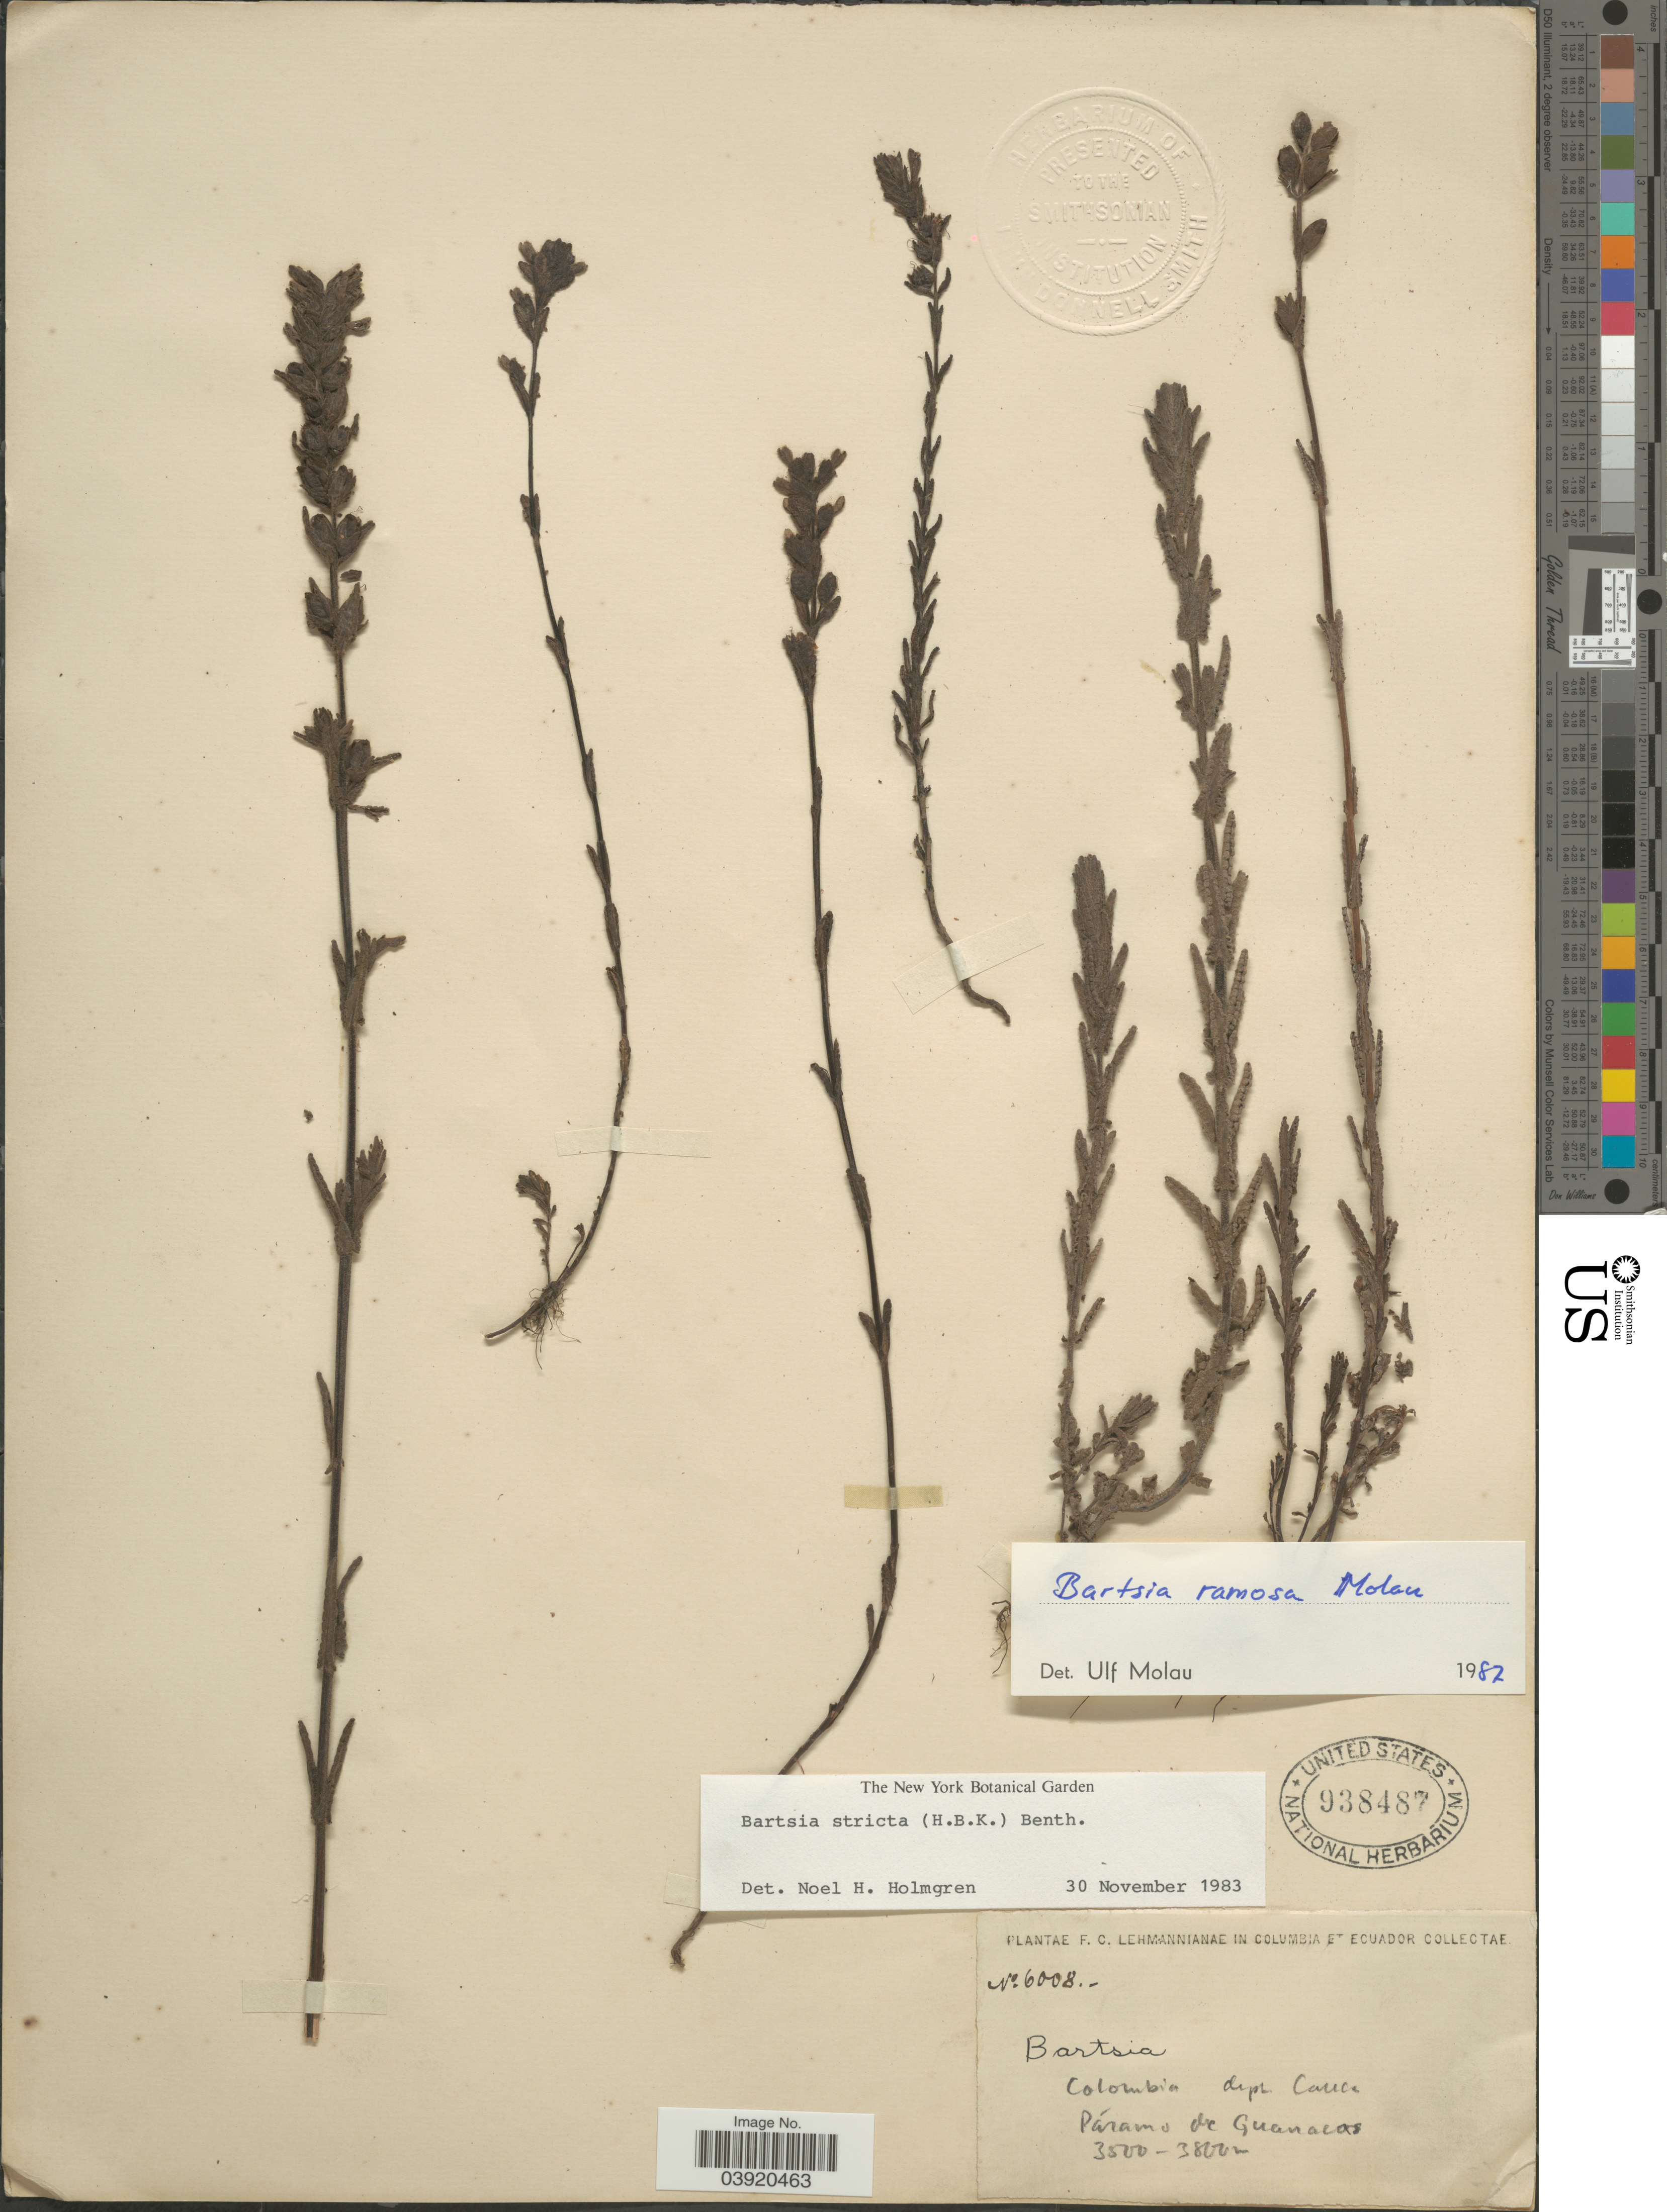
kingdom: Plantae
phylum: Tracheophyta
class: Magnoliopsida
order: Lamiales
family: Orobanchaceae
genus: Bartsia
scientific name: Bartsia ramosa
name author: Molau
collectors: F. C. Lehmann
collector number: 6008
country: Colombia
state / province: Cauca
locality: Dept. Cauca. Páramo de Guanacas.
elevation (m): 3500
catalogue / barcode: US 938487